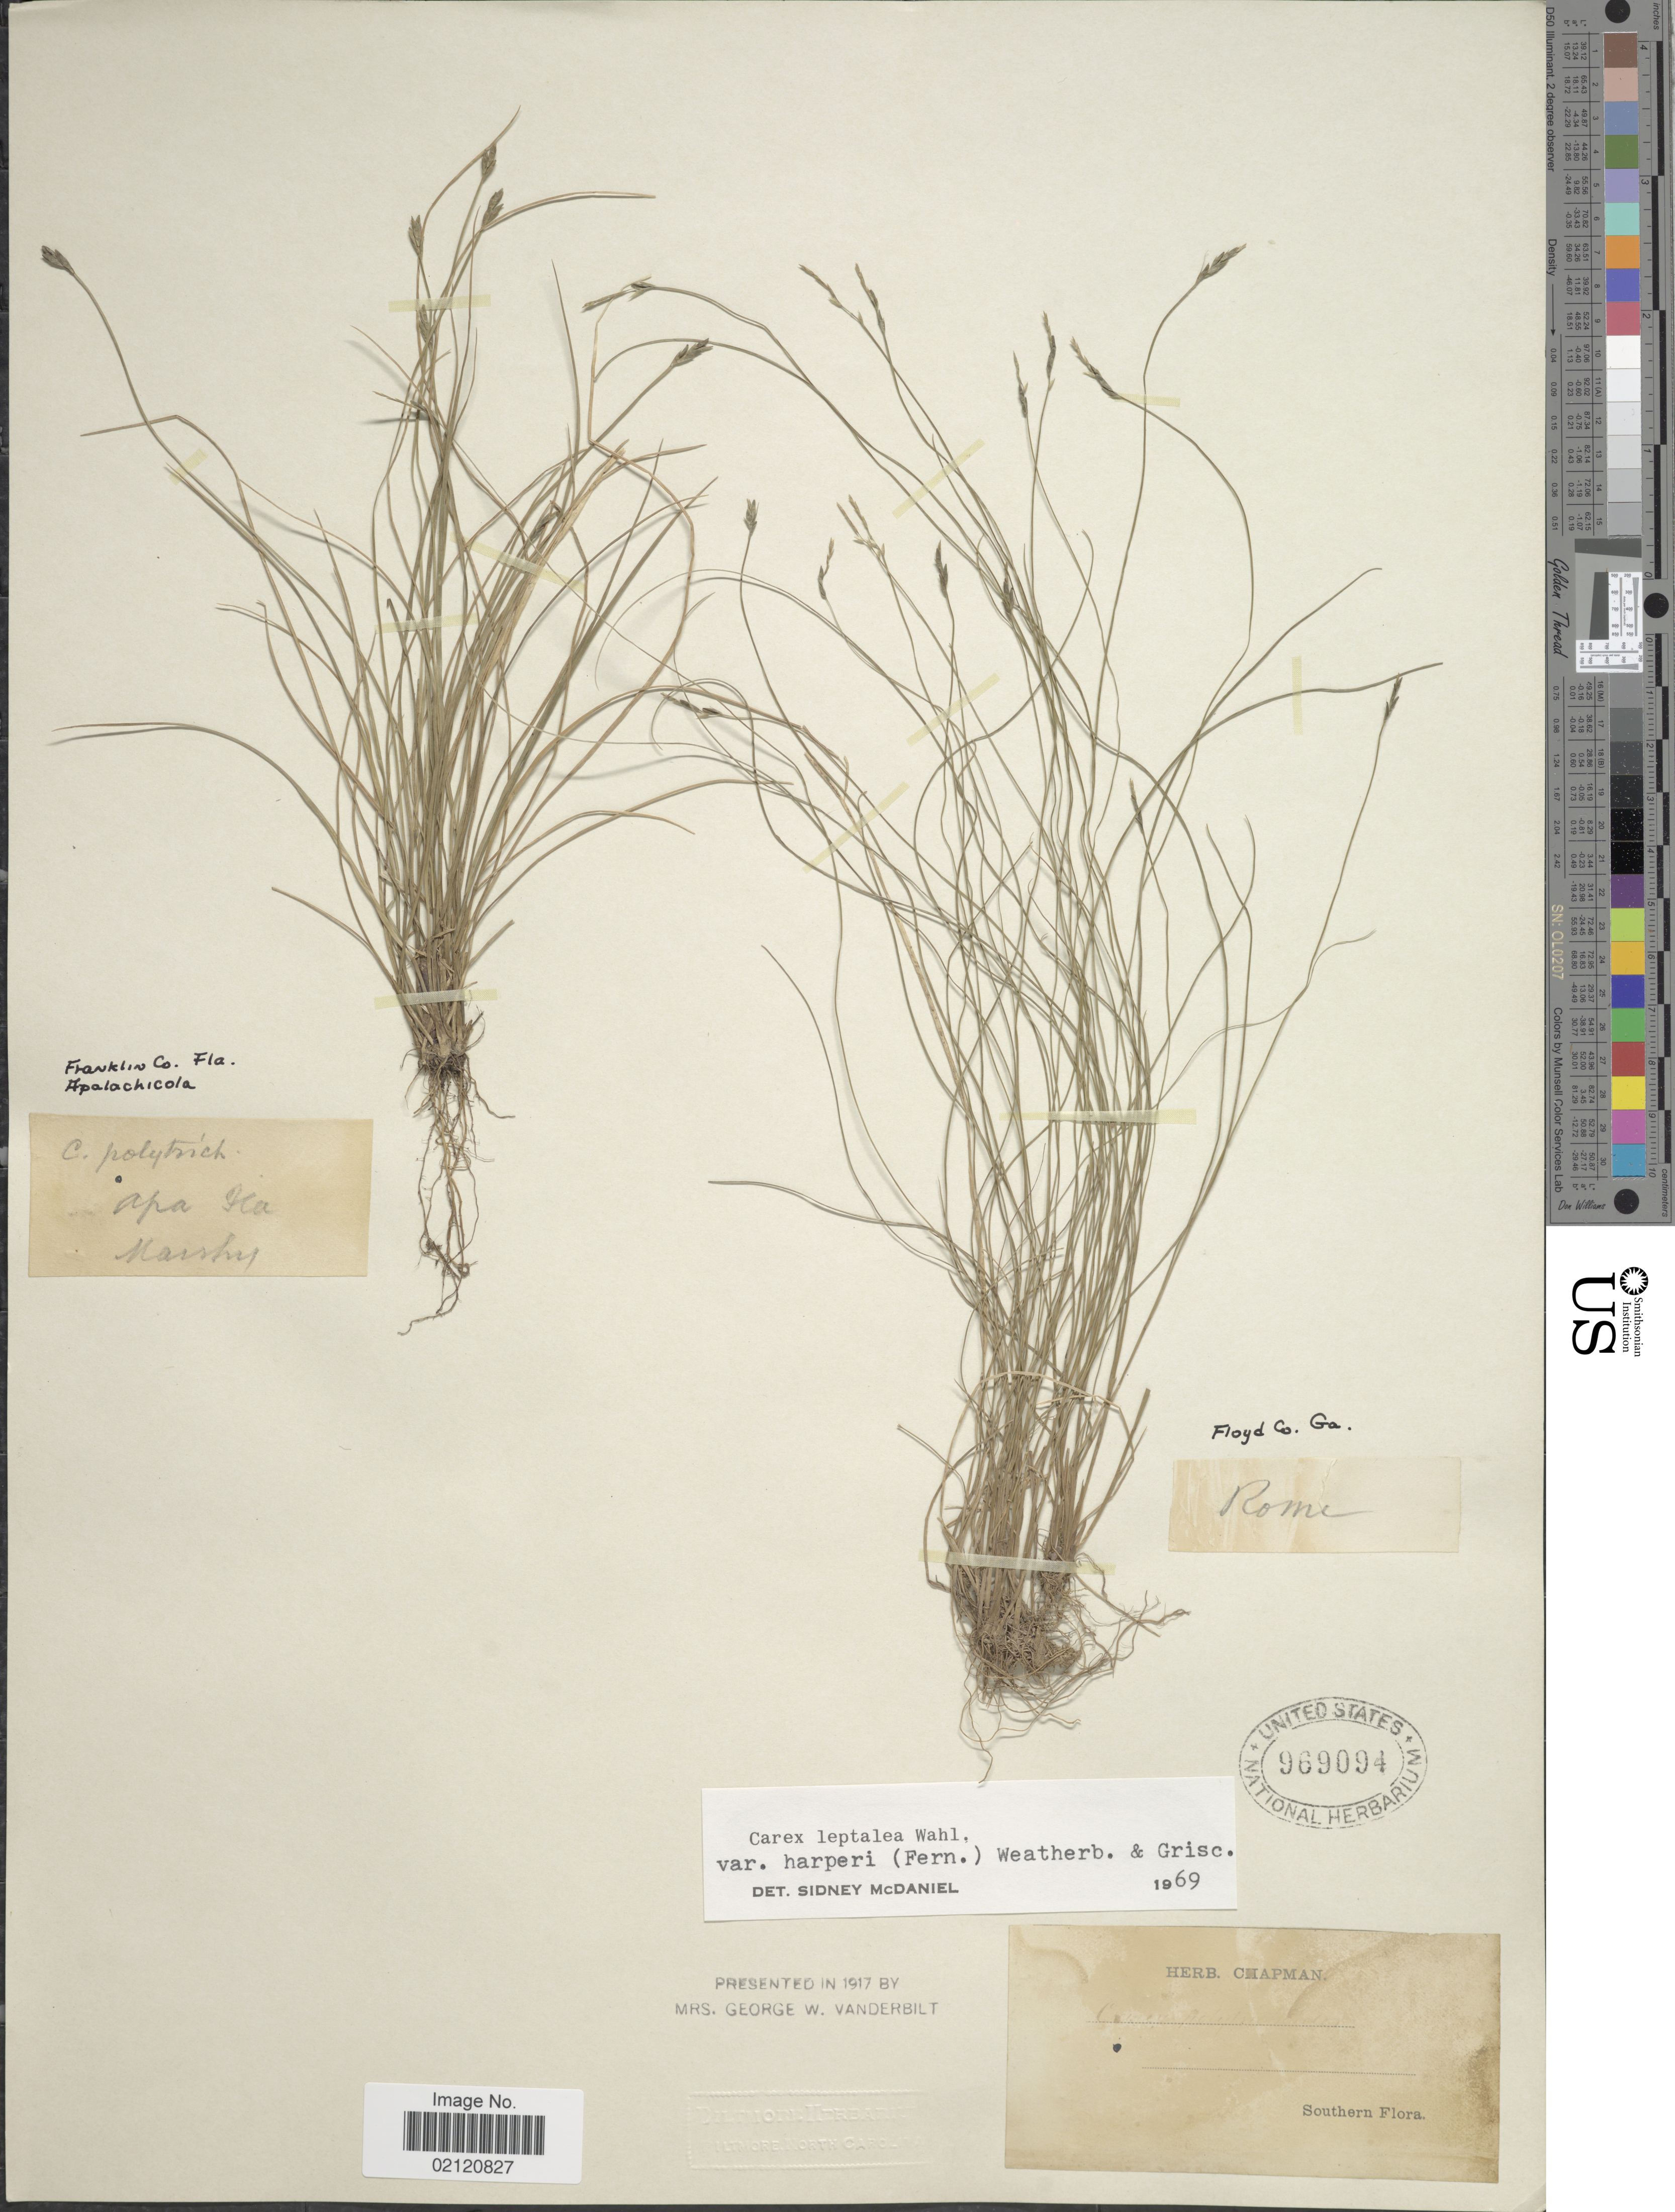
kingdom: Plantae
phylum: Tracheophyta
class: Liliopsida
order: Poales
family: Cyperaceae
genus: Carex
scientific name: Carex leptalea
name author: Wahlenb.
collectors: ex herb. Chapman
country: United States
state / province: Florida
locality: Franklin Co., Apalachicola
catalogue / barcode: US 969094